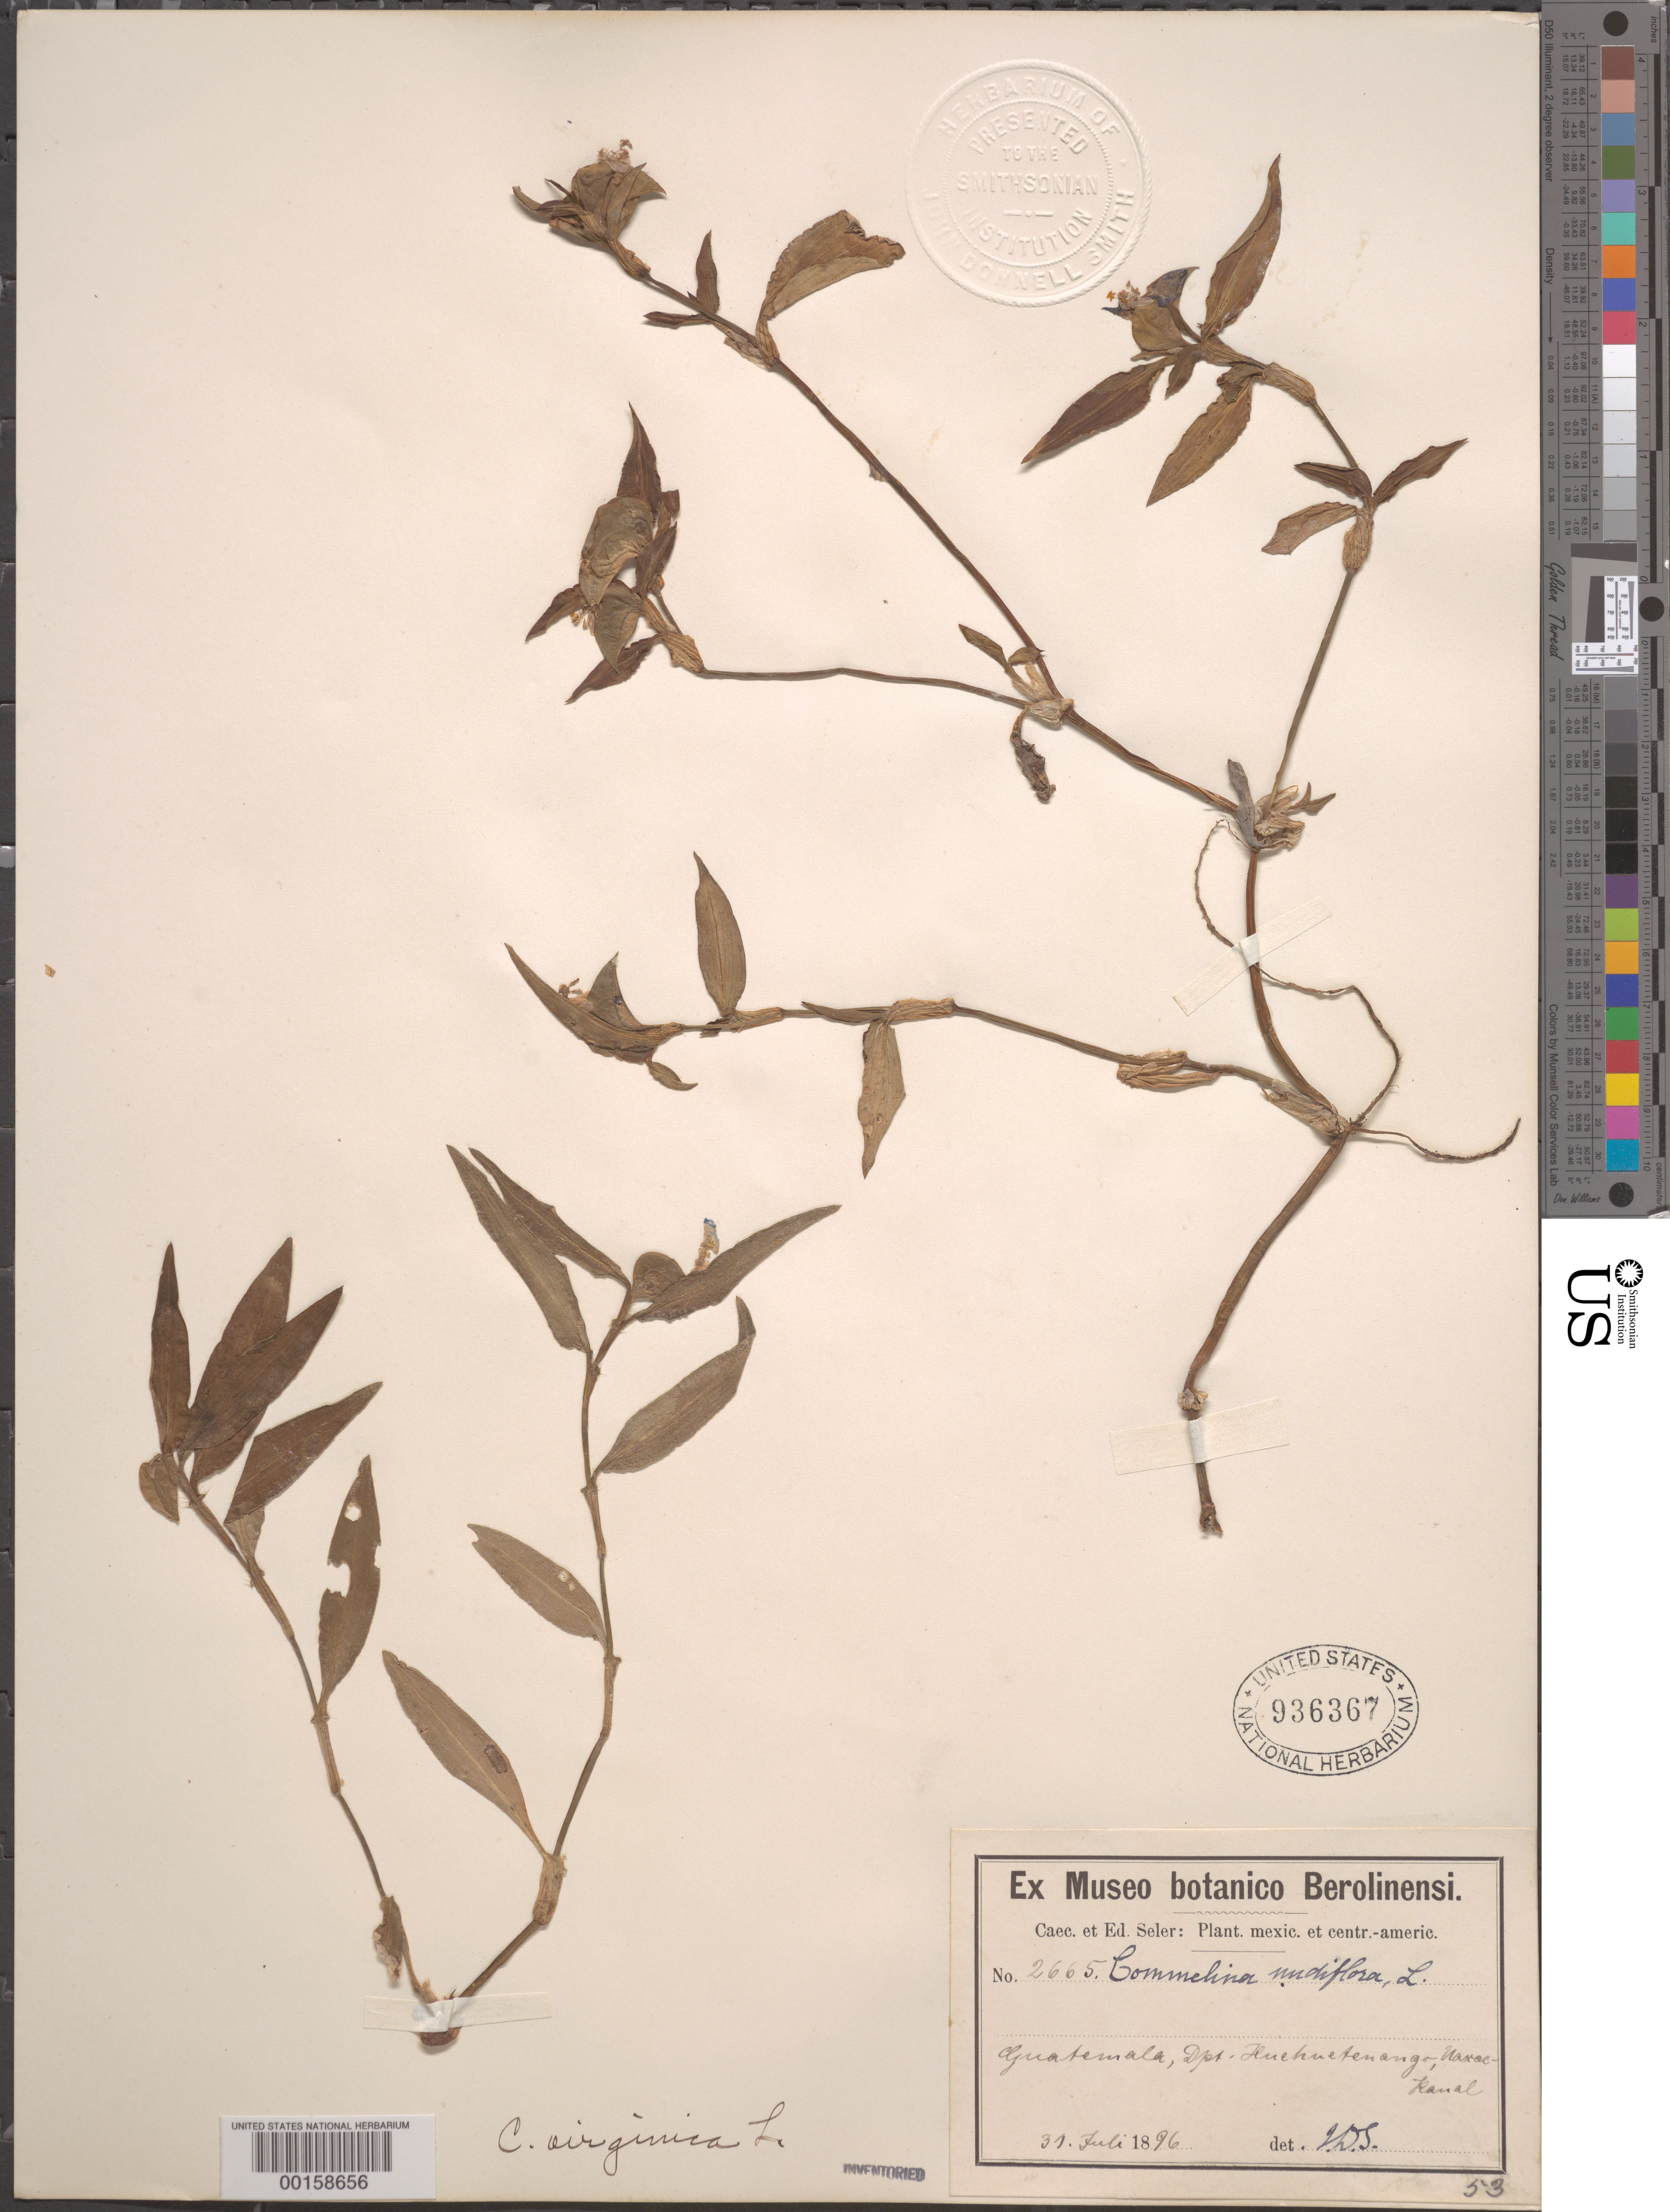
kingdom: Plantae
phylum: Tracheophyta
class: Liliopsida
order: Commelinales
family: Commelinaceae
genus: Commelina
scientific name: Commelina erecta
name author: L.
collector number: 2665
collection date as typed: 31 Jul 1896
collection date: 1896-07-31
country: Guatemala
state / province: Huehuetenango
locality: Naxoc Canal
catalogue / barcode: US 936367